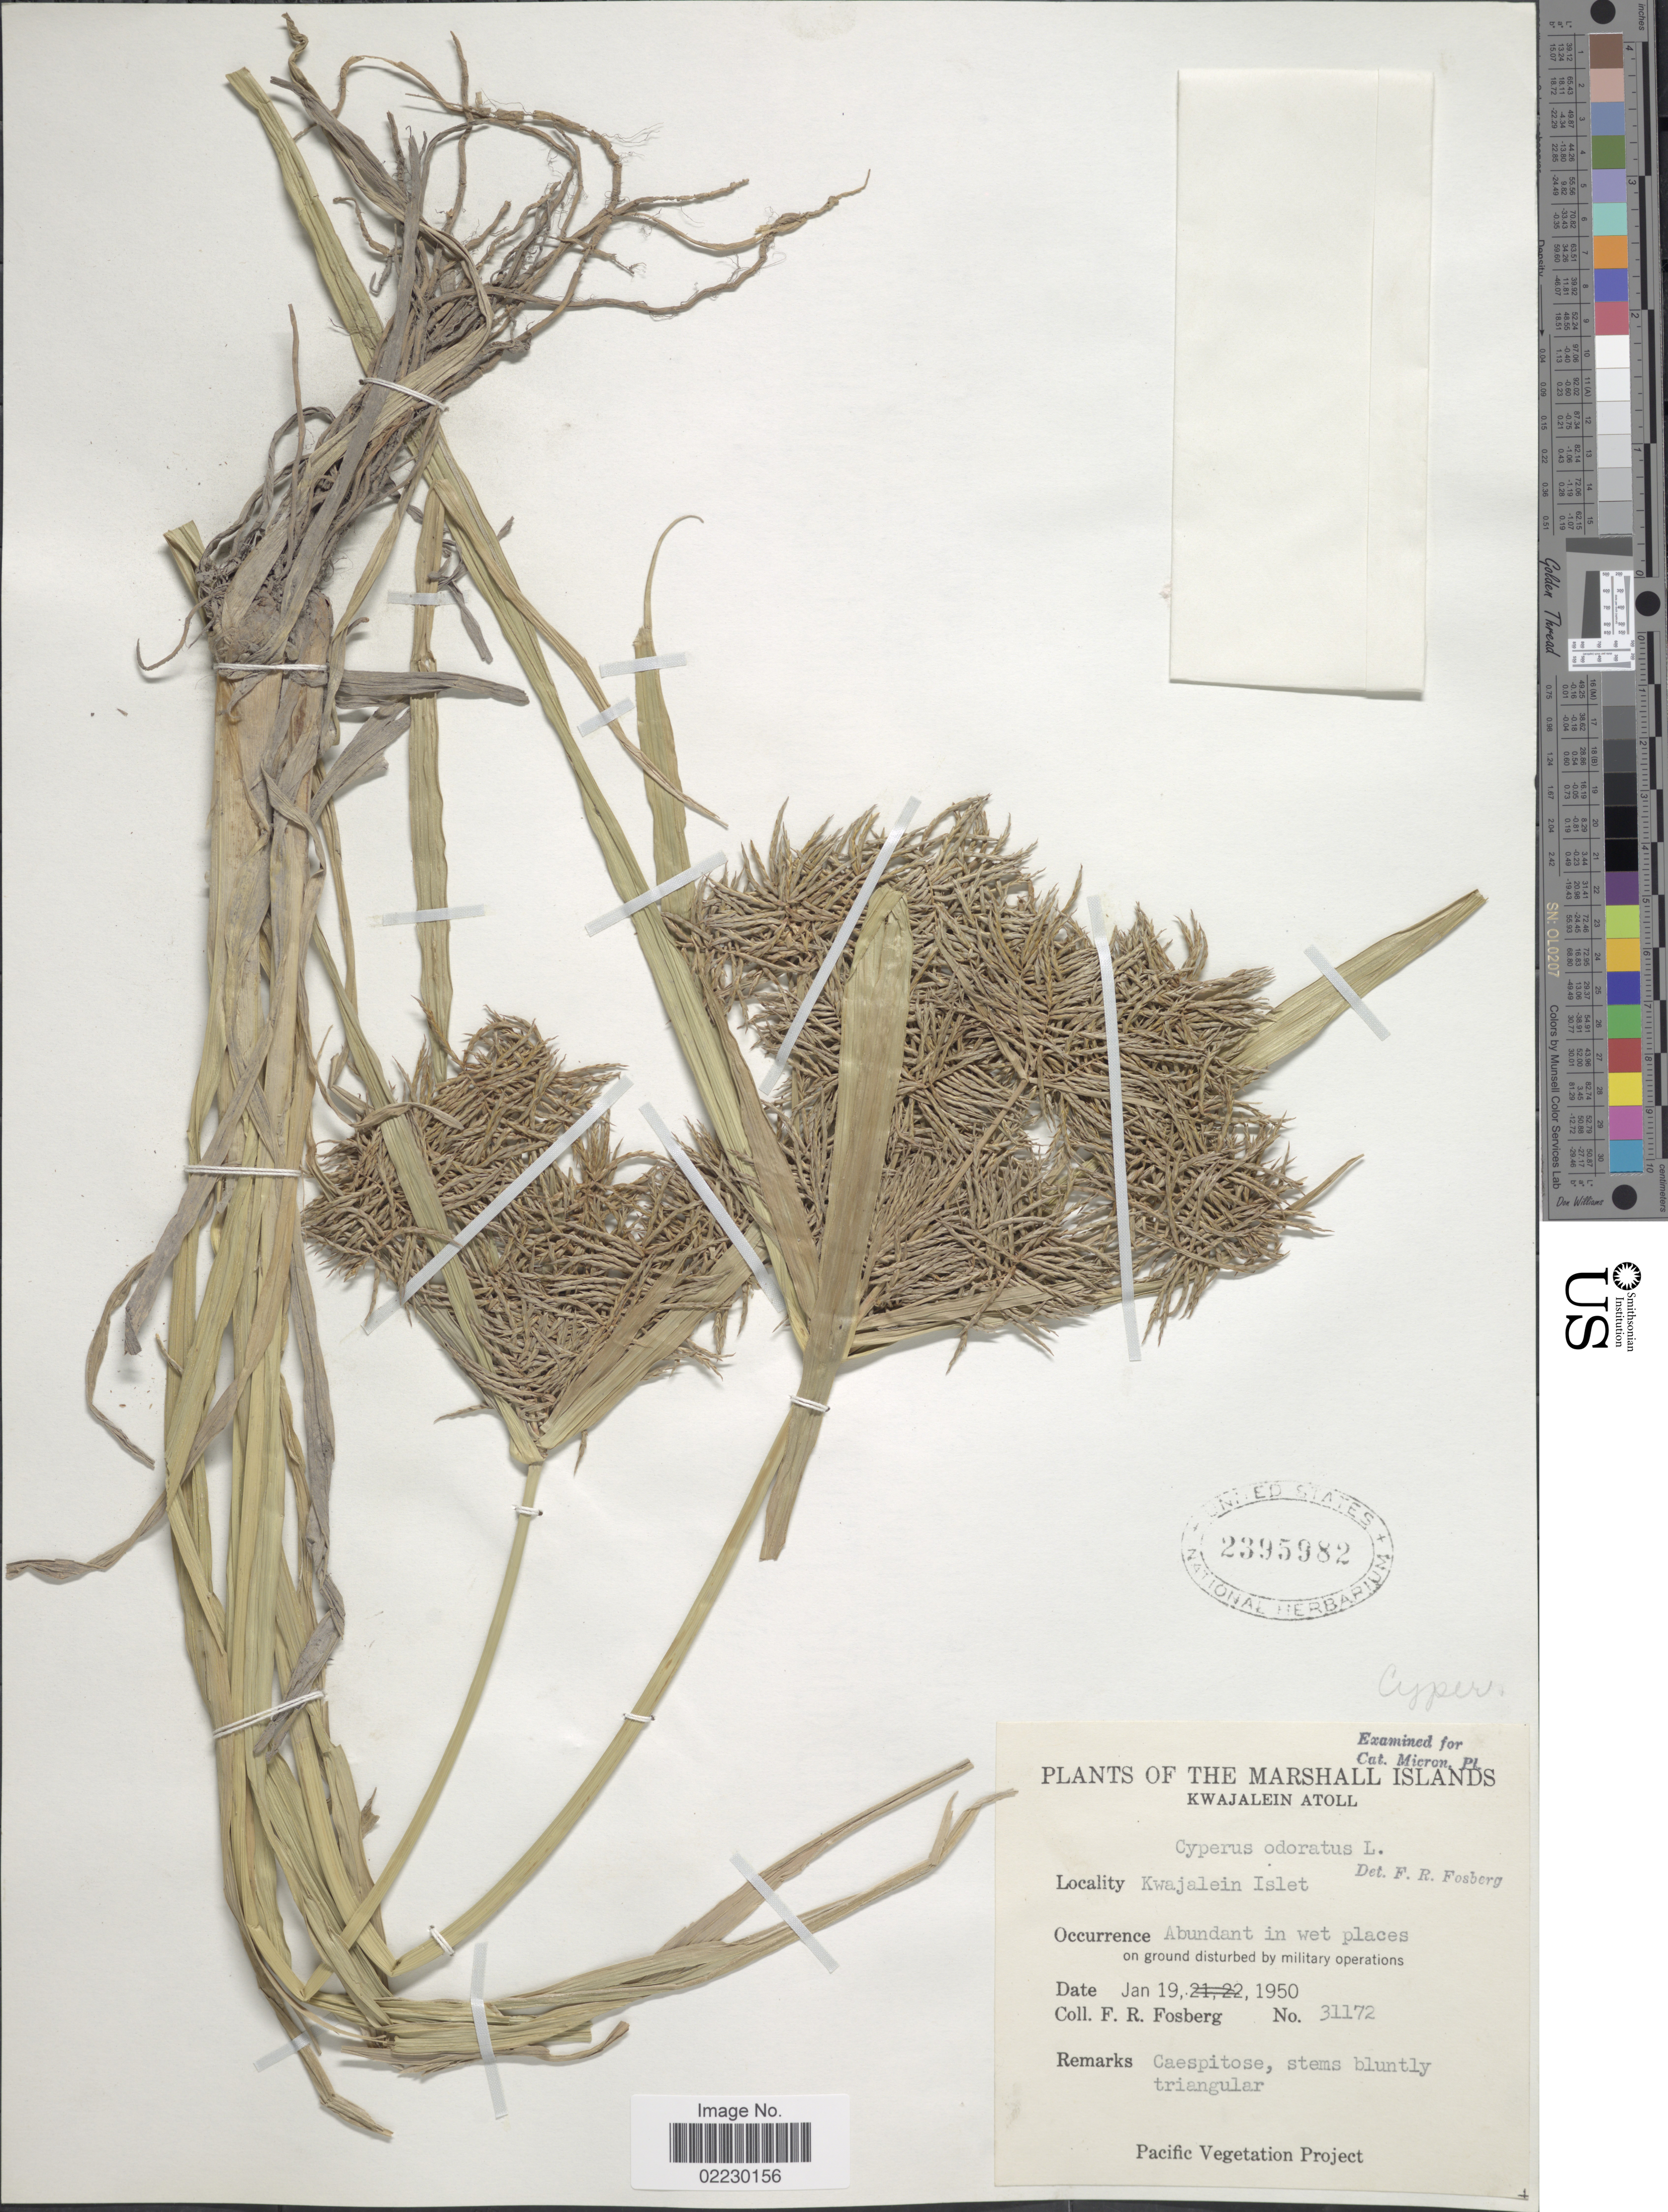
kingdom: Plantae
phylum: Tracheophyta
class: Liliopsida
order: Poales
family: Cyperaceae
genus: Cyperus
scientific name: Cyperus odoratus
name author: L.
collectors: F. R. Fosberg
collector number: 31172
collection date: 1950-01-19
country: Marshall Islands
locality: Kwajalein Atoll, Kwajalein Islet, abundant in wet places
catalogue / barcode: US 2395982